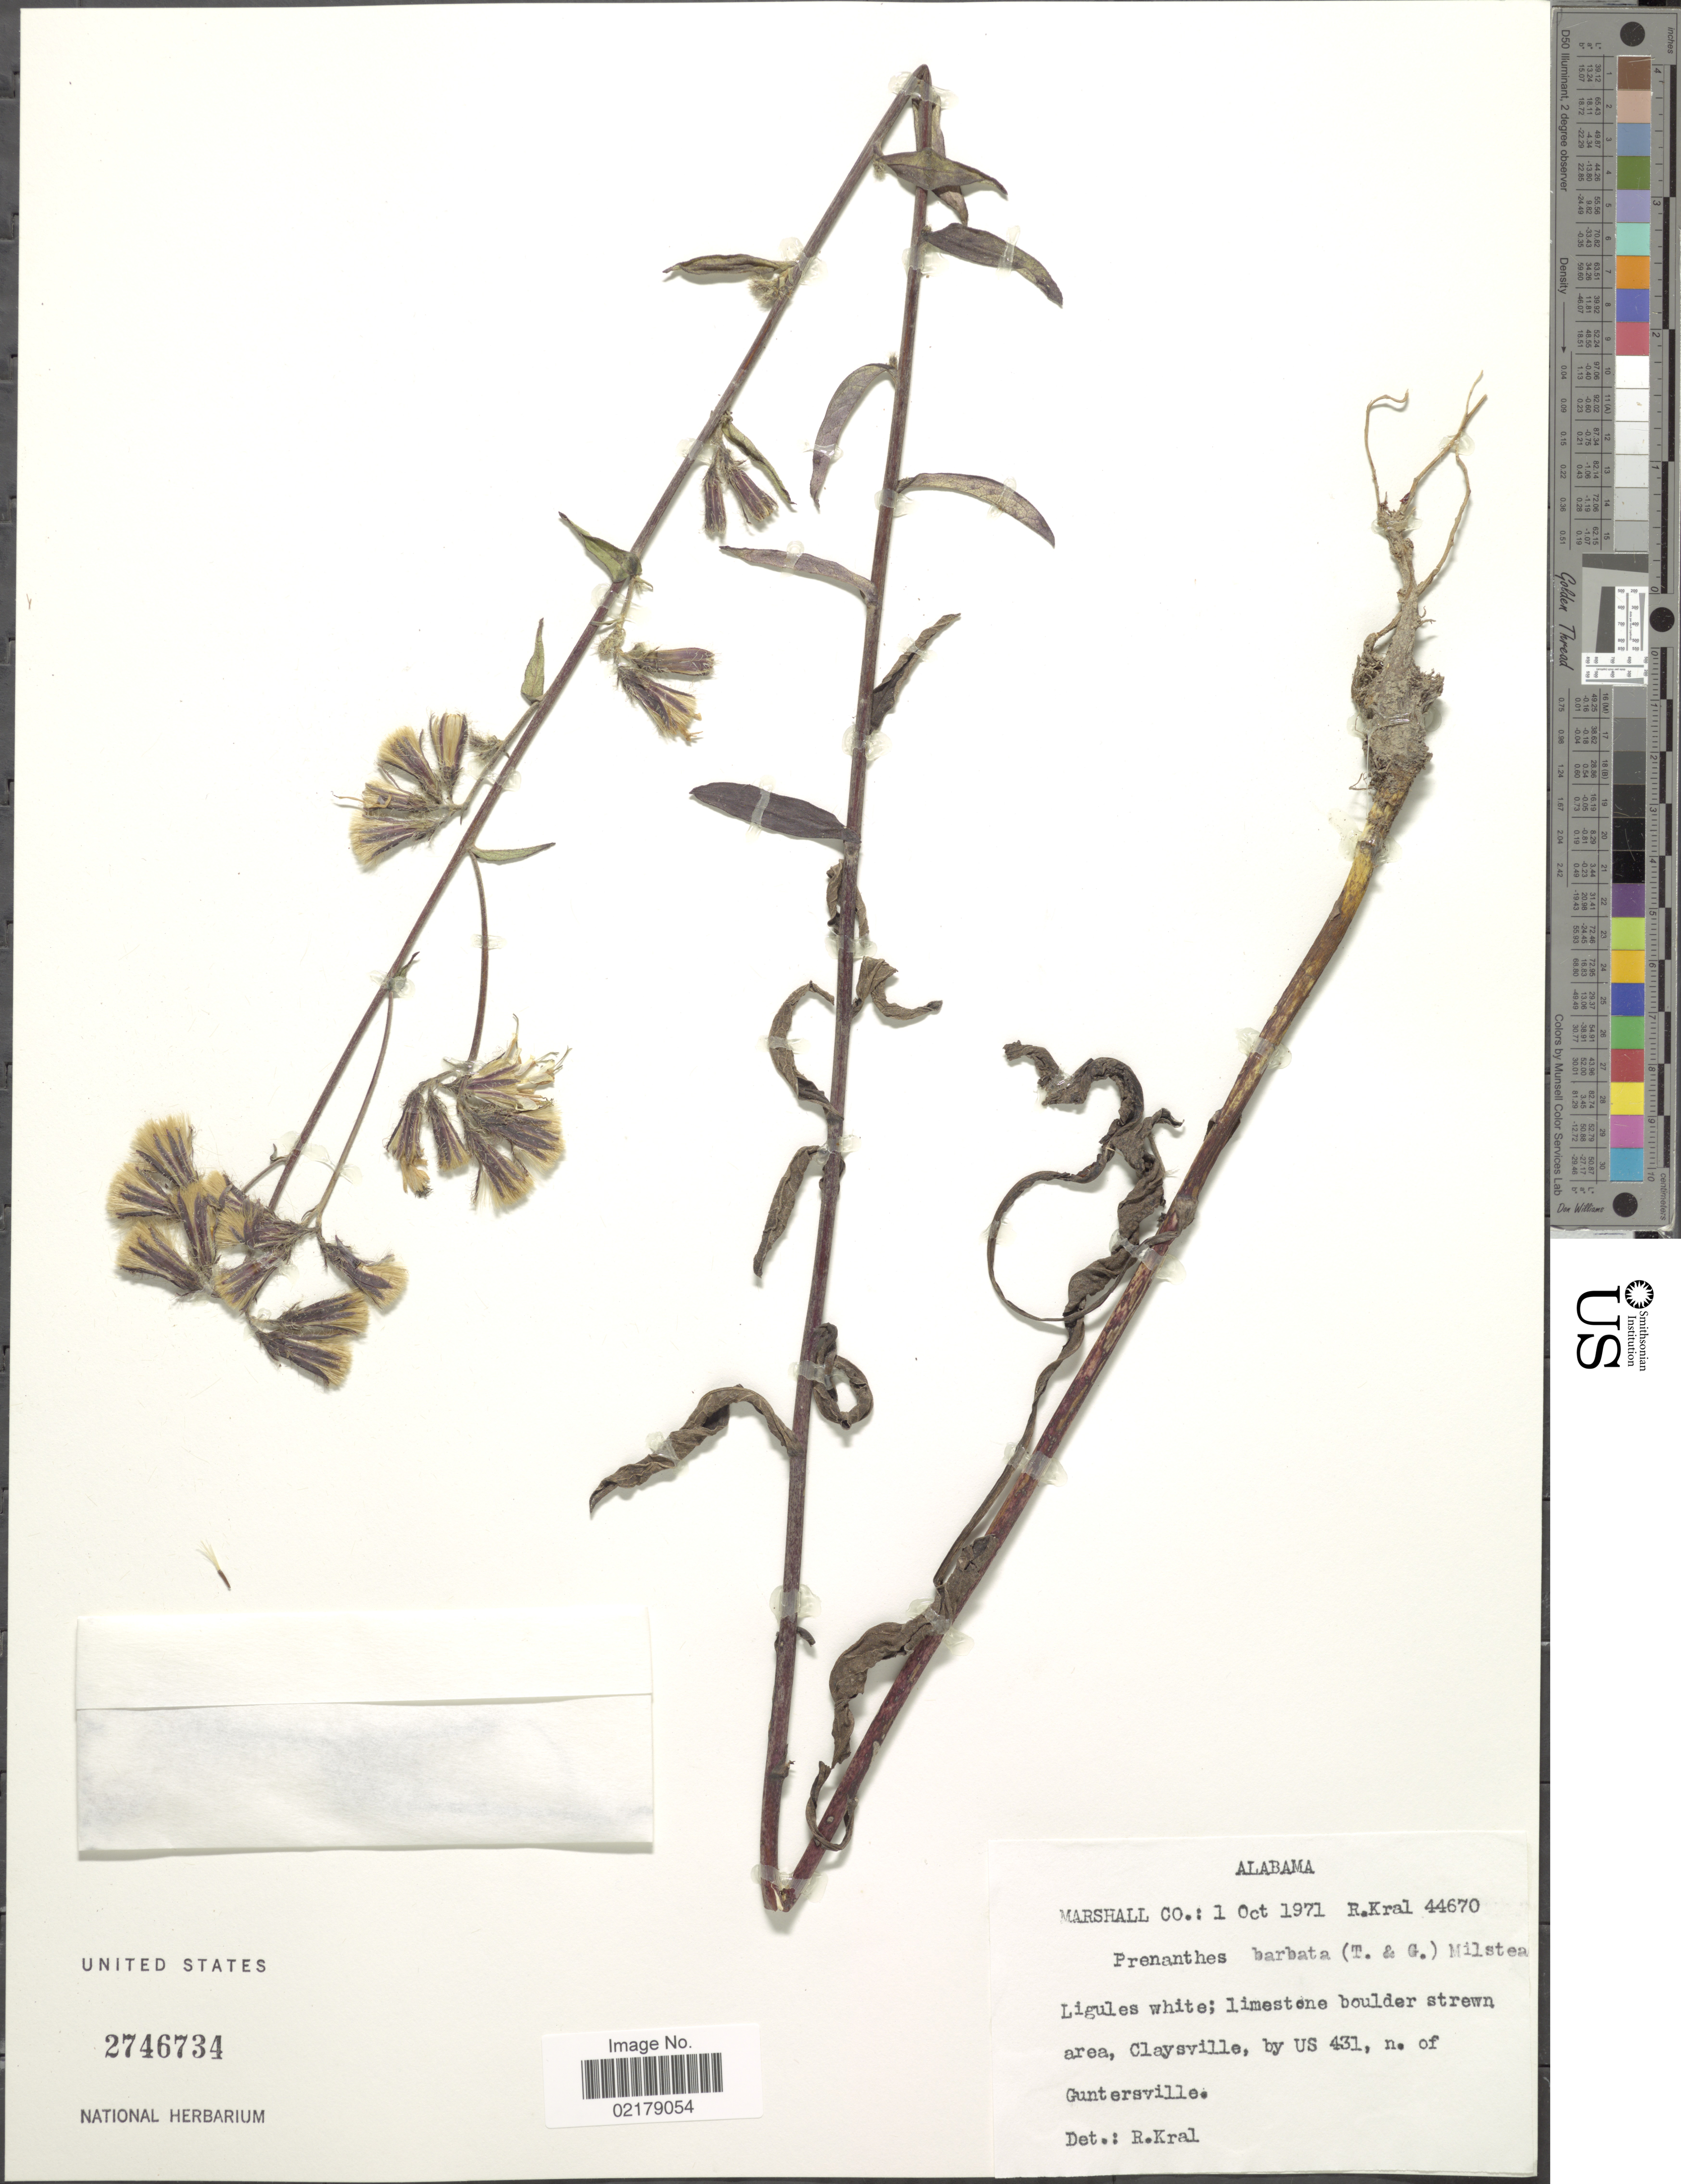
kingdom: Plantae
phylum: Tracheophyta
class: Magnoliopsida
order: Asterales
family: Asteraceae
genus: Prenanthes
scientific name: Prenanthes barbata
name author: (Torr. & A. Gray) Cronq.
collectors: R. Kral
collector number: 44670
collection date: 1971-10-01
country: United States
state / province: Alabama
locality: Marshall Co, Ligules white; limestone boulder strewn area, Claysville, by US 431, n. of Guntersville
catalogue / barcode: US 2746734